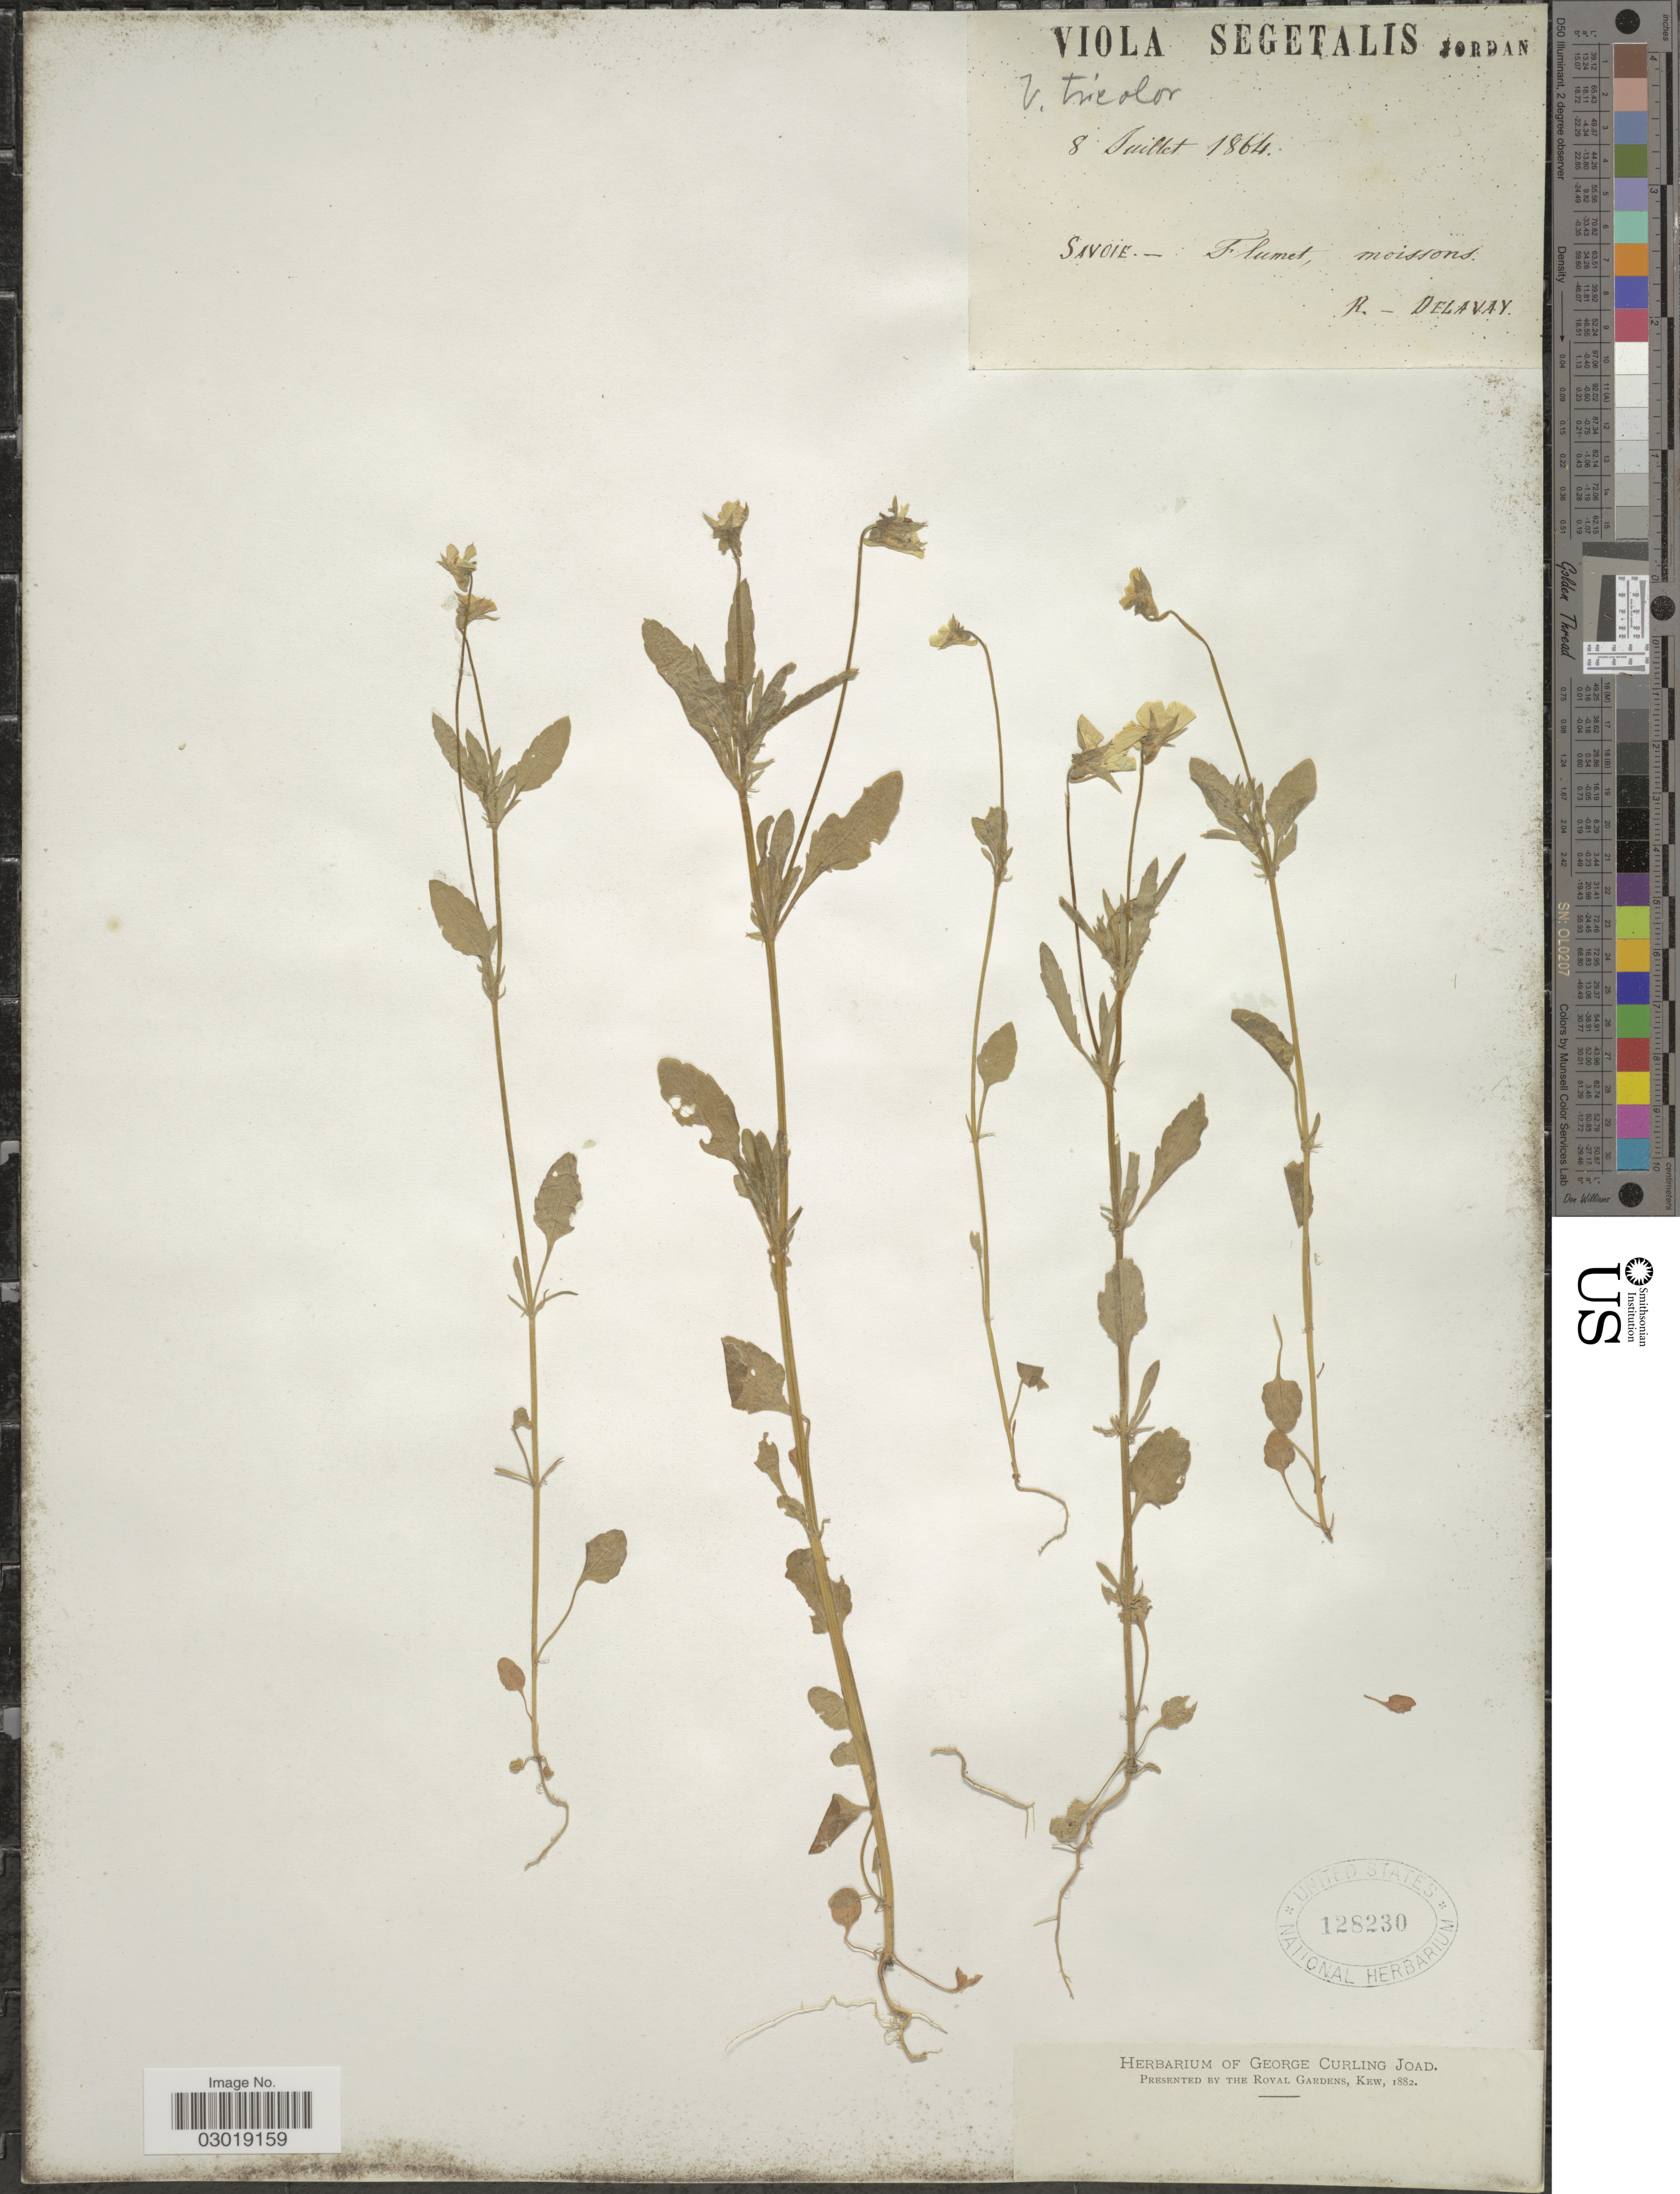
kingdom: Plantae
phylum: Tracheophyta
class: Magnoliopsida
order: Malpighiales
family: Violaceae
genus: Viola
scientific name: Viola tricolor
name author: L.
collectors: R. Delavay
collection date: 1864-07-08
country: Jordan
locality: Savoie- Flumet, moissons.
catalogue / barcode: US 128230